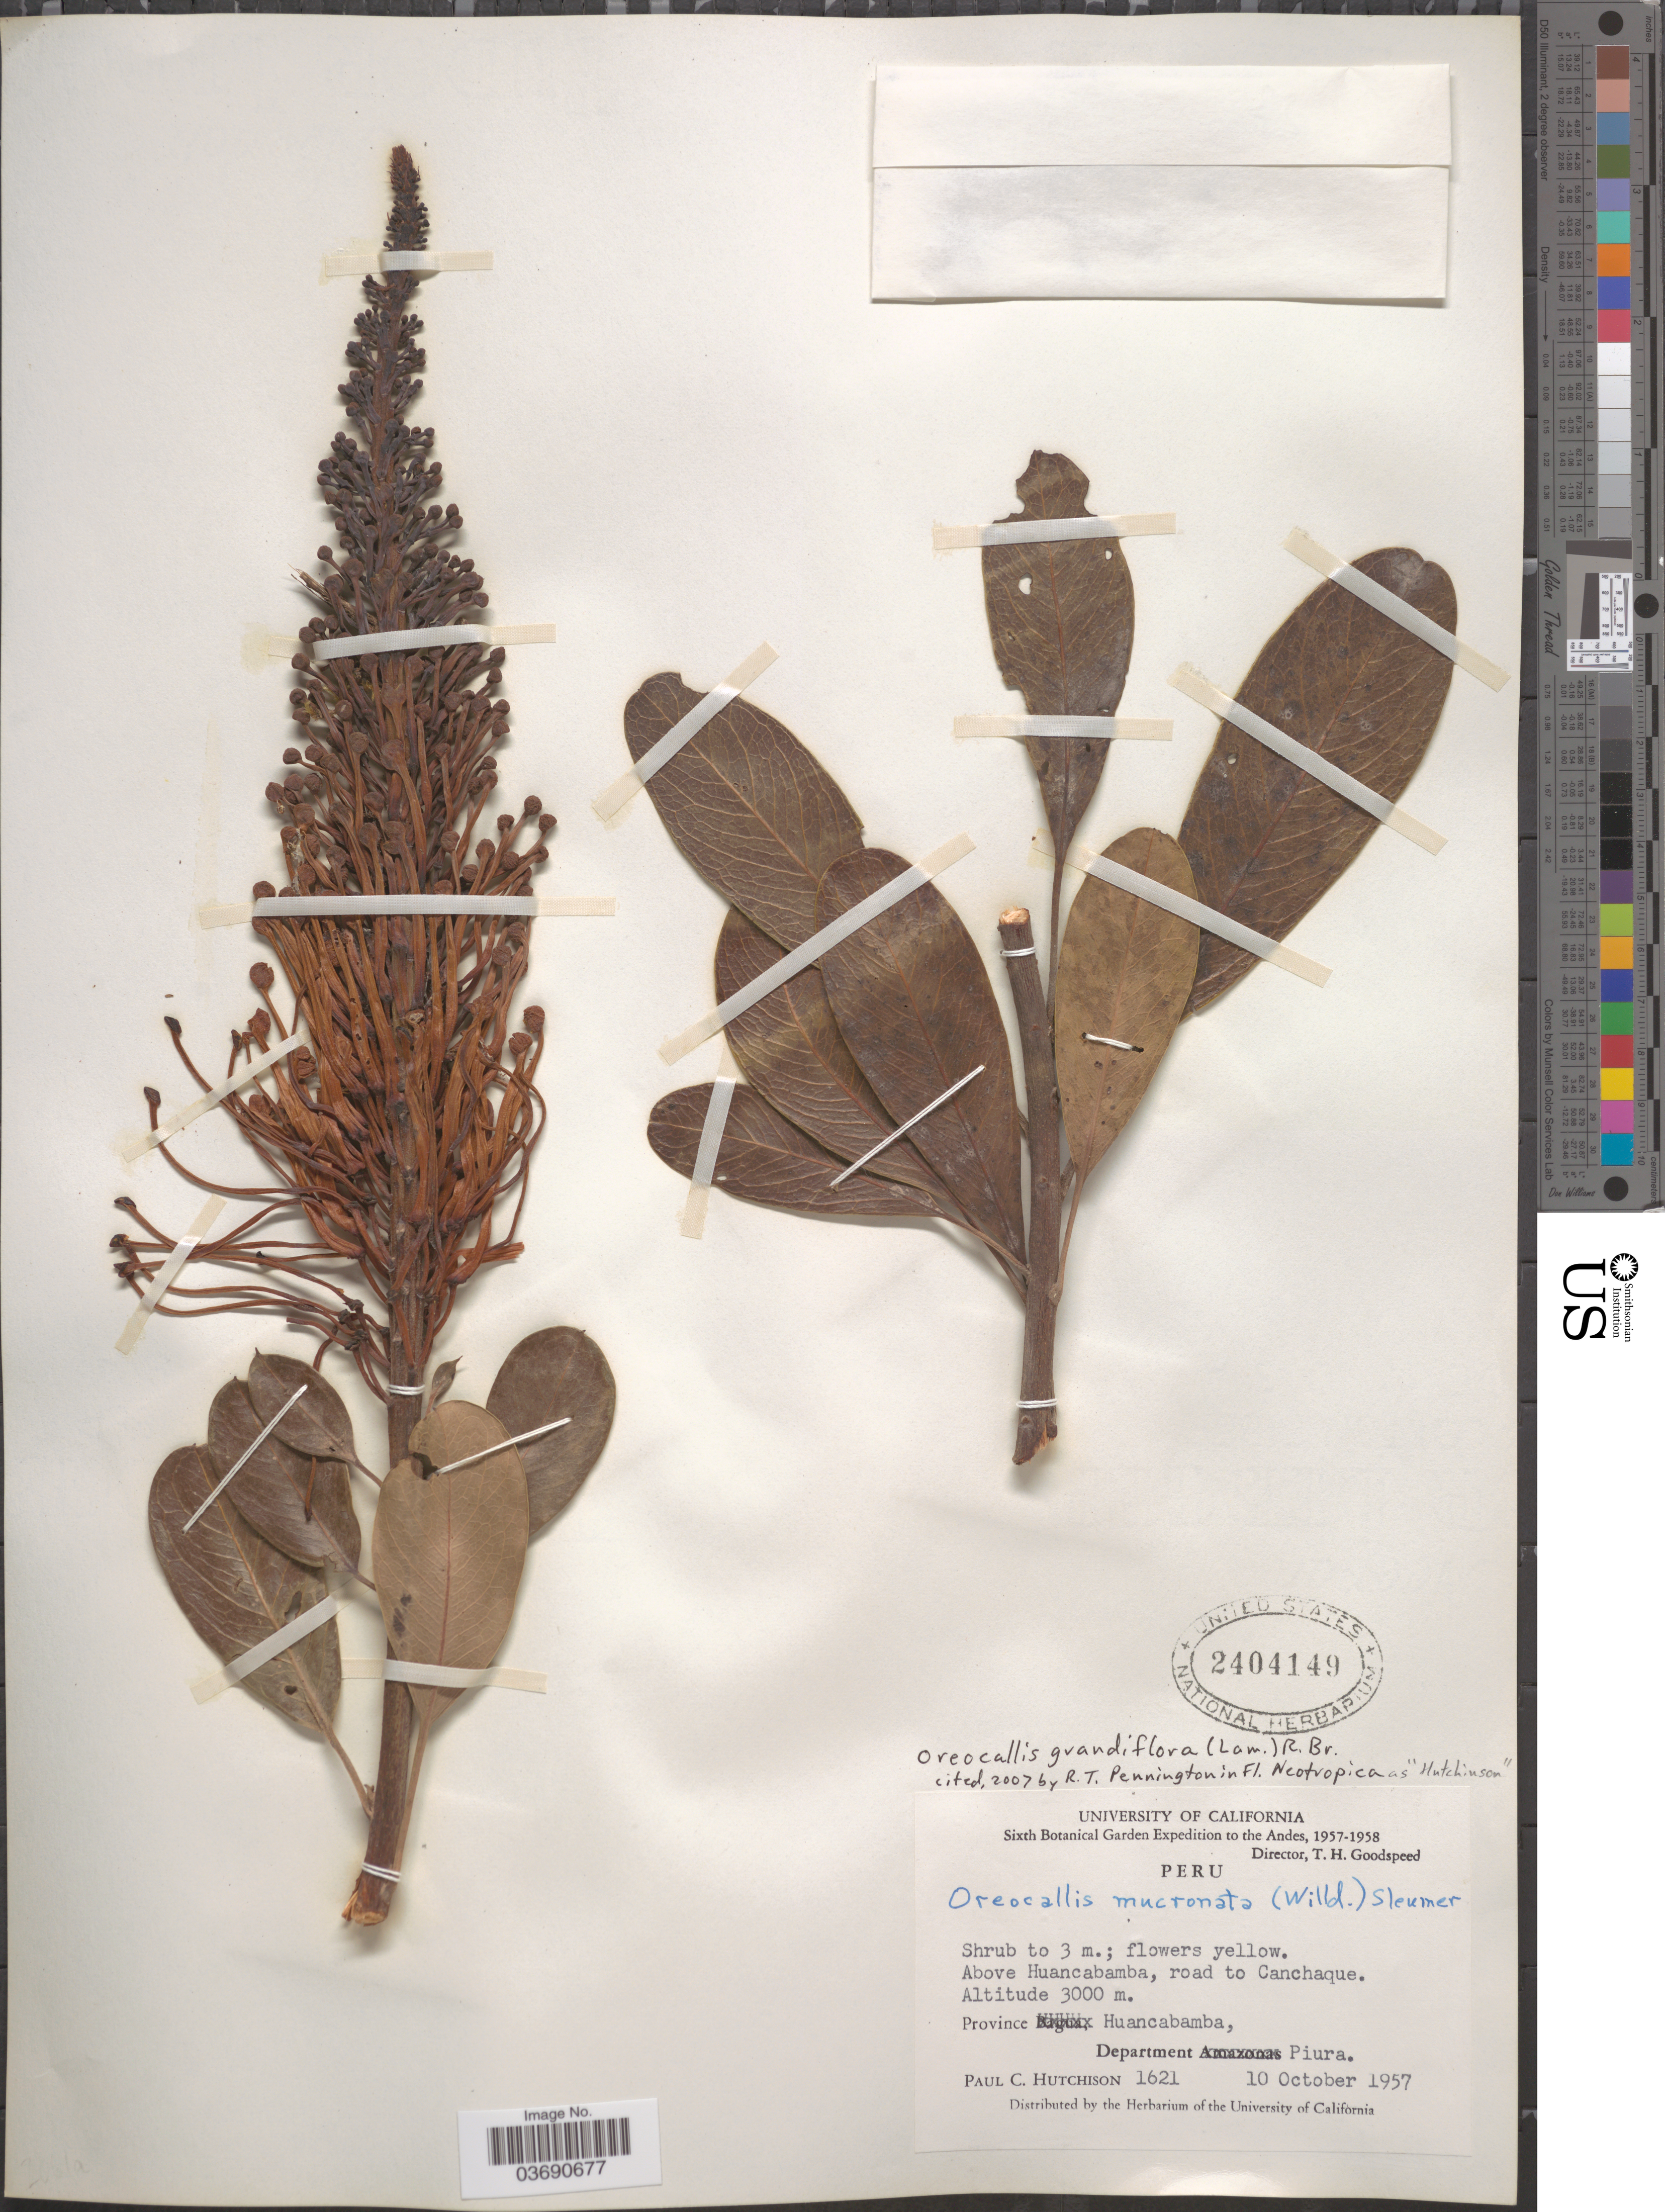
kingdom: Plantae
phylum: Tracheophyta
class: Magnoliopsida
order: Proteales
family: Proteaceae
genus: Oreocallis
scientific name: Oreocallis grandiflora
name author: (Lam.) R. Br.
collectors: P. C. Hutchison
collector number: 1621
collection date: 1957-10-10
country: Peru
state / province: Piura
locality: The Andes. Above Huancabamba, road to Canchaque. Province Huancabamba, Department Piura.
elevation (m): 3000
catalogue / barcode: US 2404149